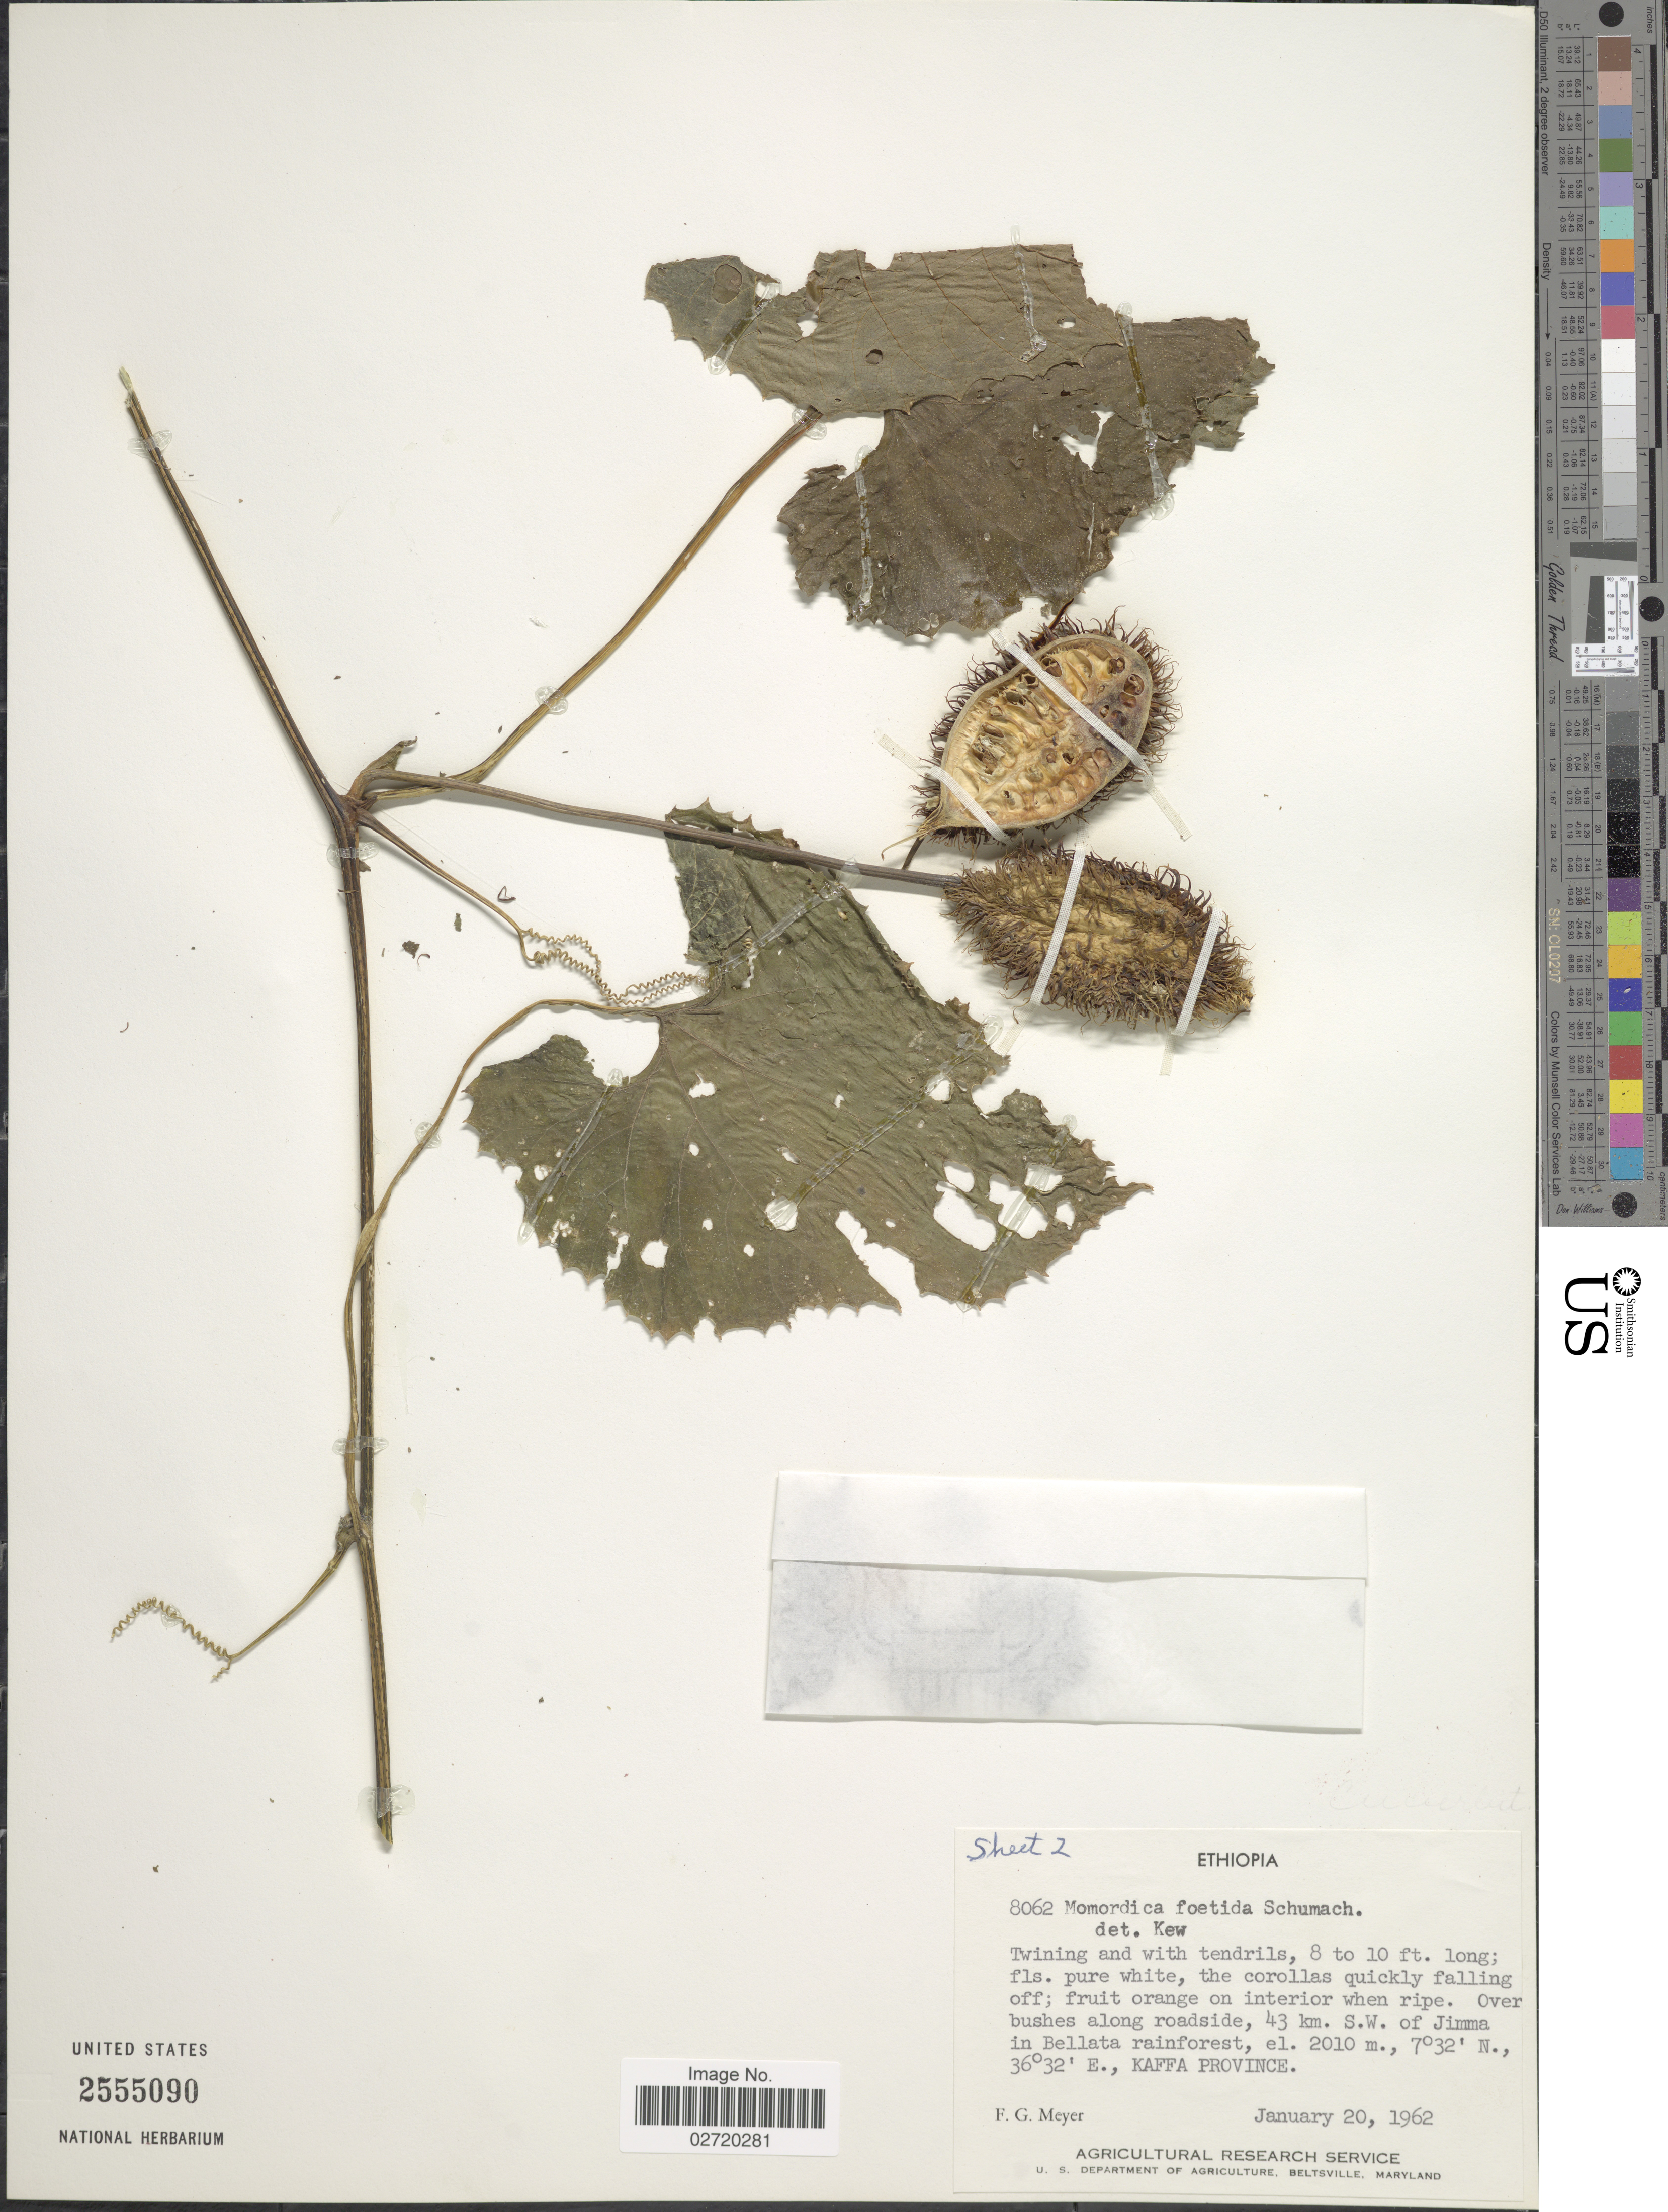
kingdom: Plantae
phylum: Tracheophyta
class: Magnoliopsida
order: Cucurbitales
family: Cucurbitaceae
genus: Momordica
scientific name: Momordica foetida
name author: Schumach.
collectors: F. G. Meyer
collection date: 1962-01-20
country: Ethiopia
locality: Ethiopia, over bushes along roadside, 43 km. S.W. of Jimma in Bellata rainforest, Kaffa Province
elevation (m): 2010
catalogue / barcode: US 2555090